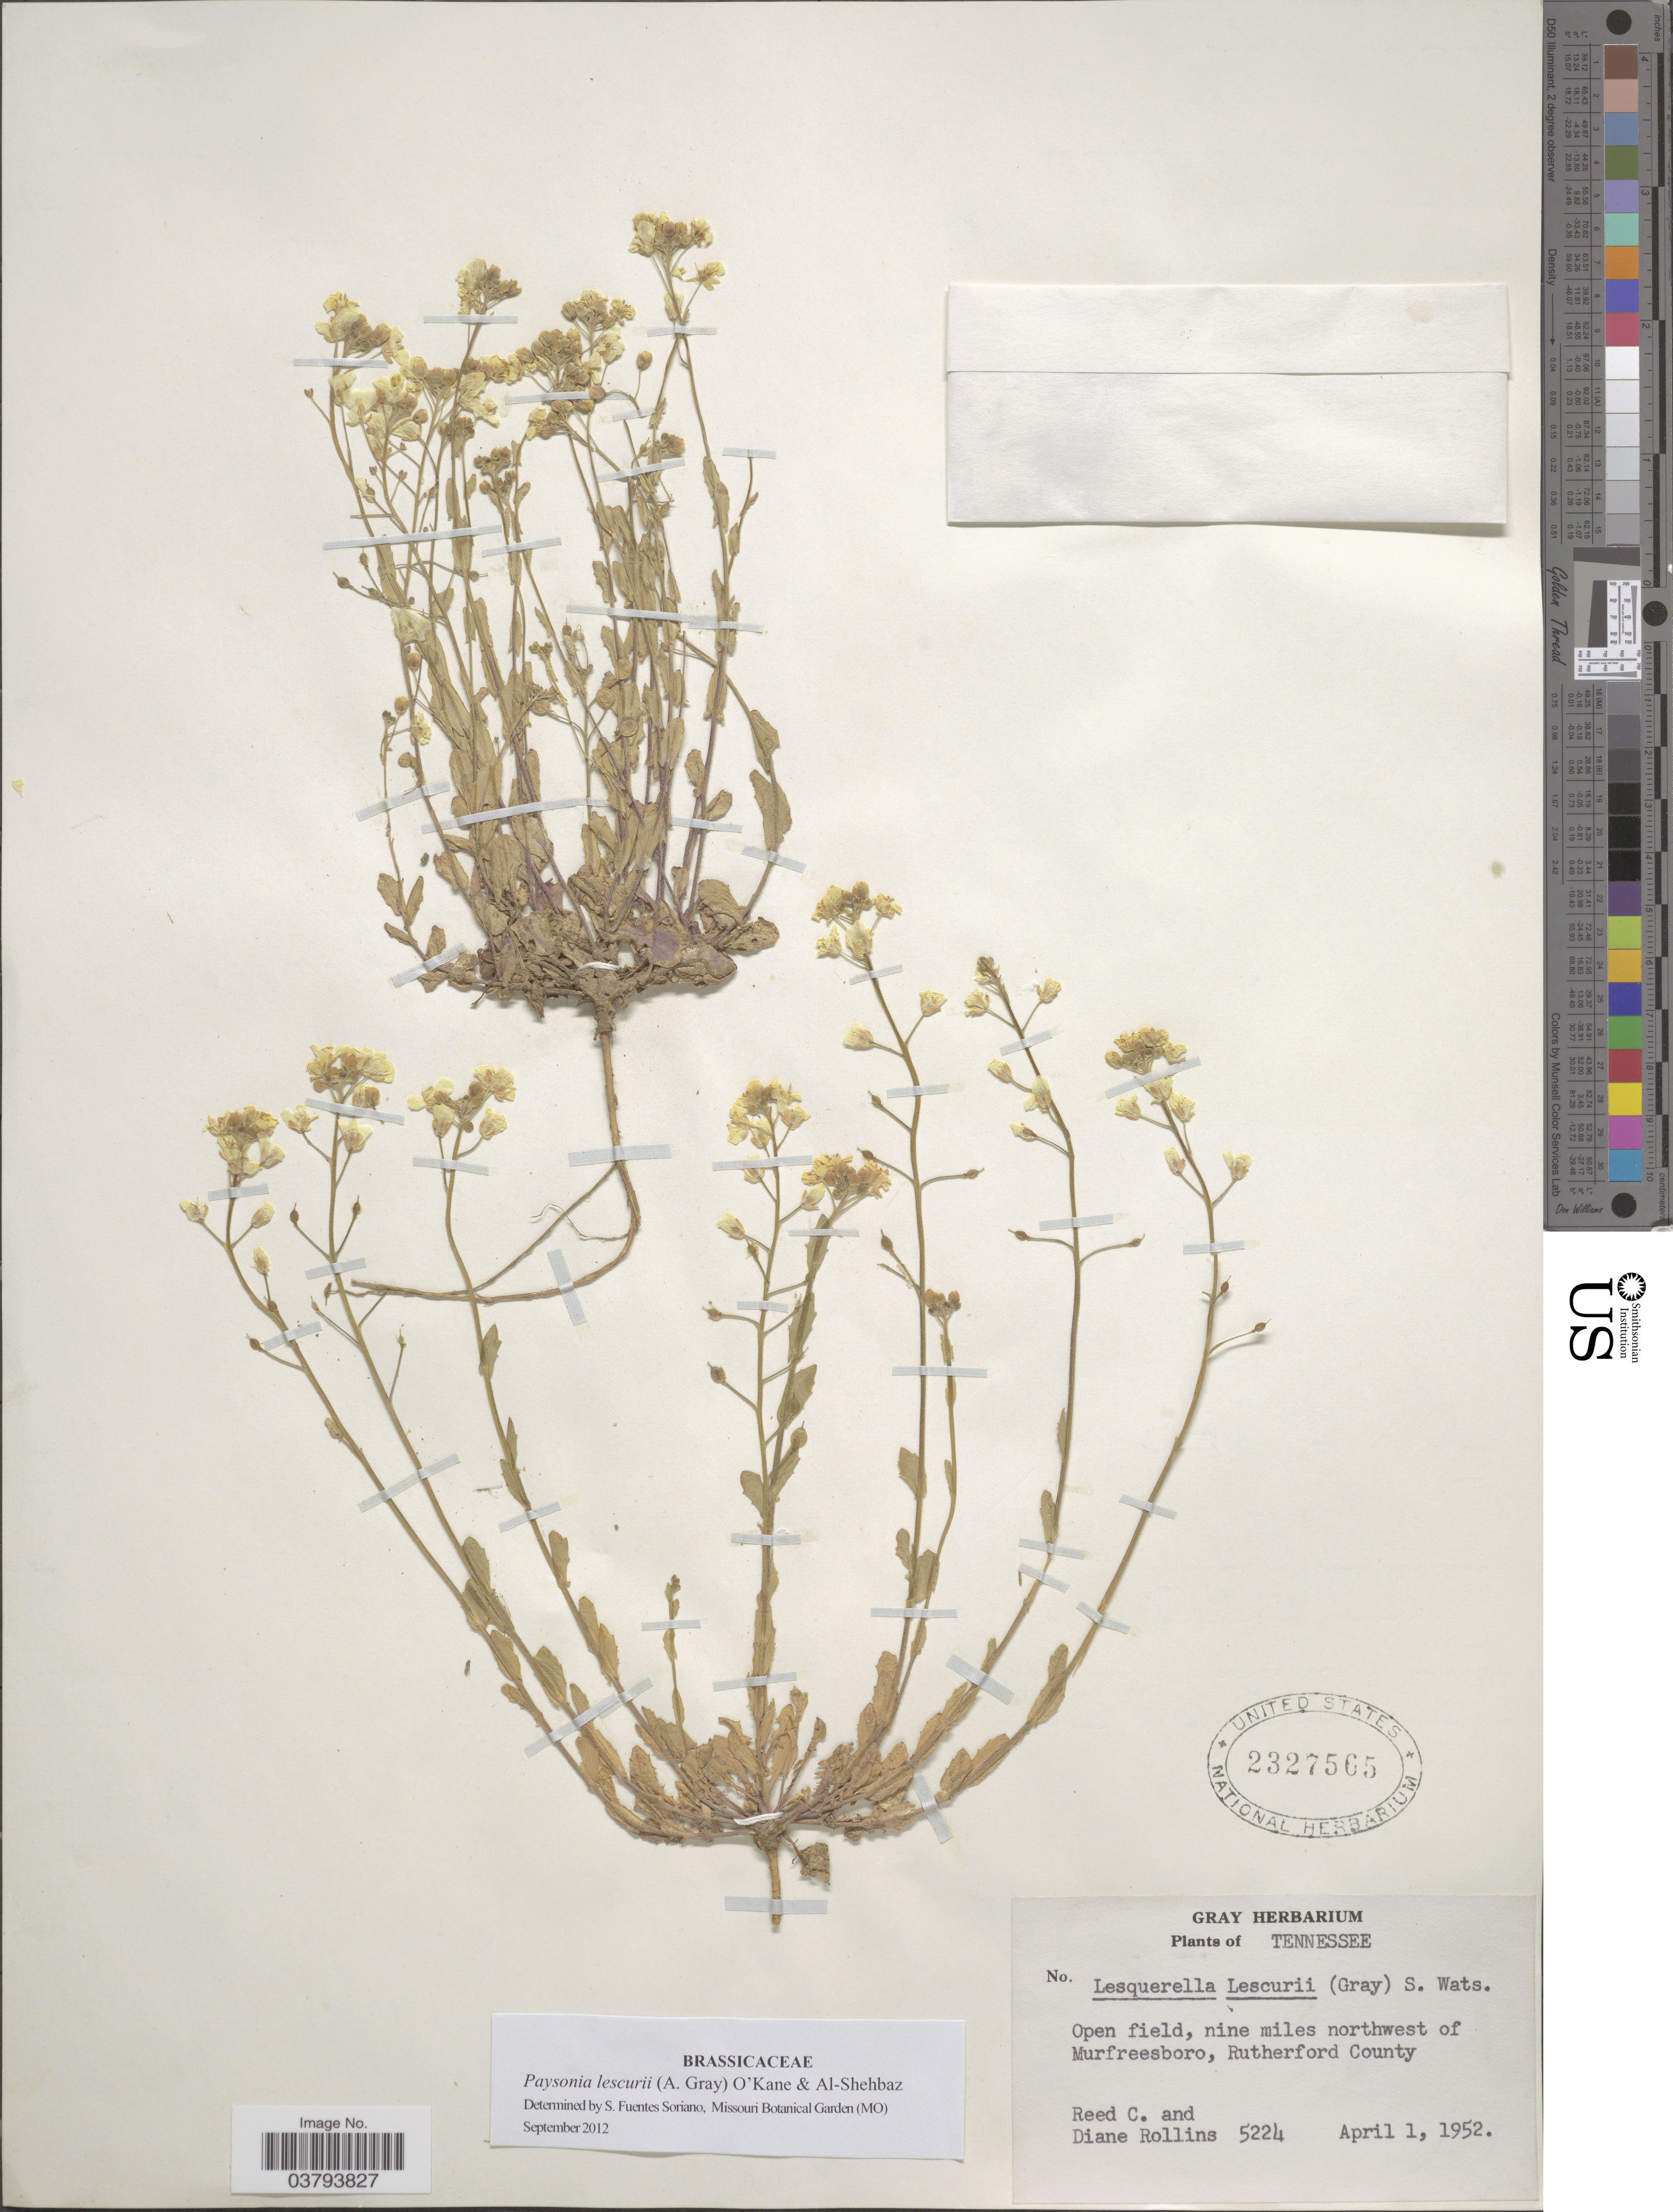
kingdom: Plantae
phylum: Tracheophyta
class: Magnoliopsida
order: Brassicales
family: Brassicaceae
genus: Lesquerella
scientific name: Lesquerella lescurii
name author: (A. Gray) S. Watson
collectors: R. C. Rollins & D. Rollins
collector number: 5224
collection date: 1952-04-01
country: United States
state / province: Tennessee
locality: Open field, nine miles northwest of Murfreesboro, Rutherford County.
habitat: open field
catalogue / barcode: US 2327565